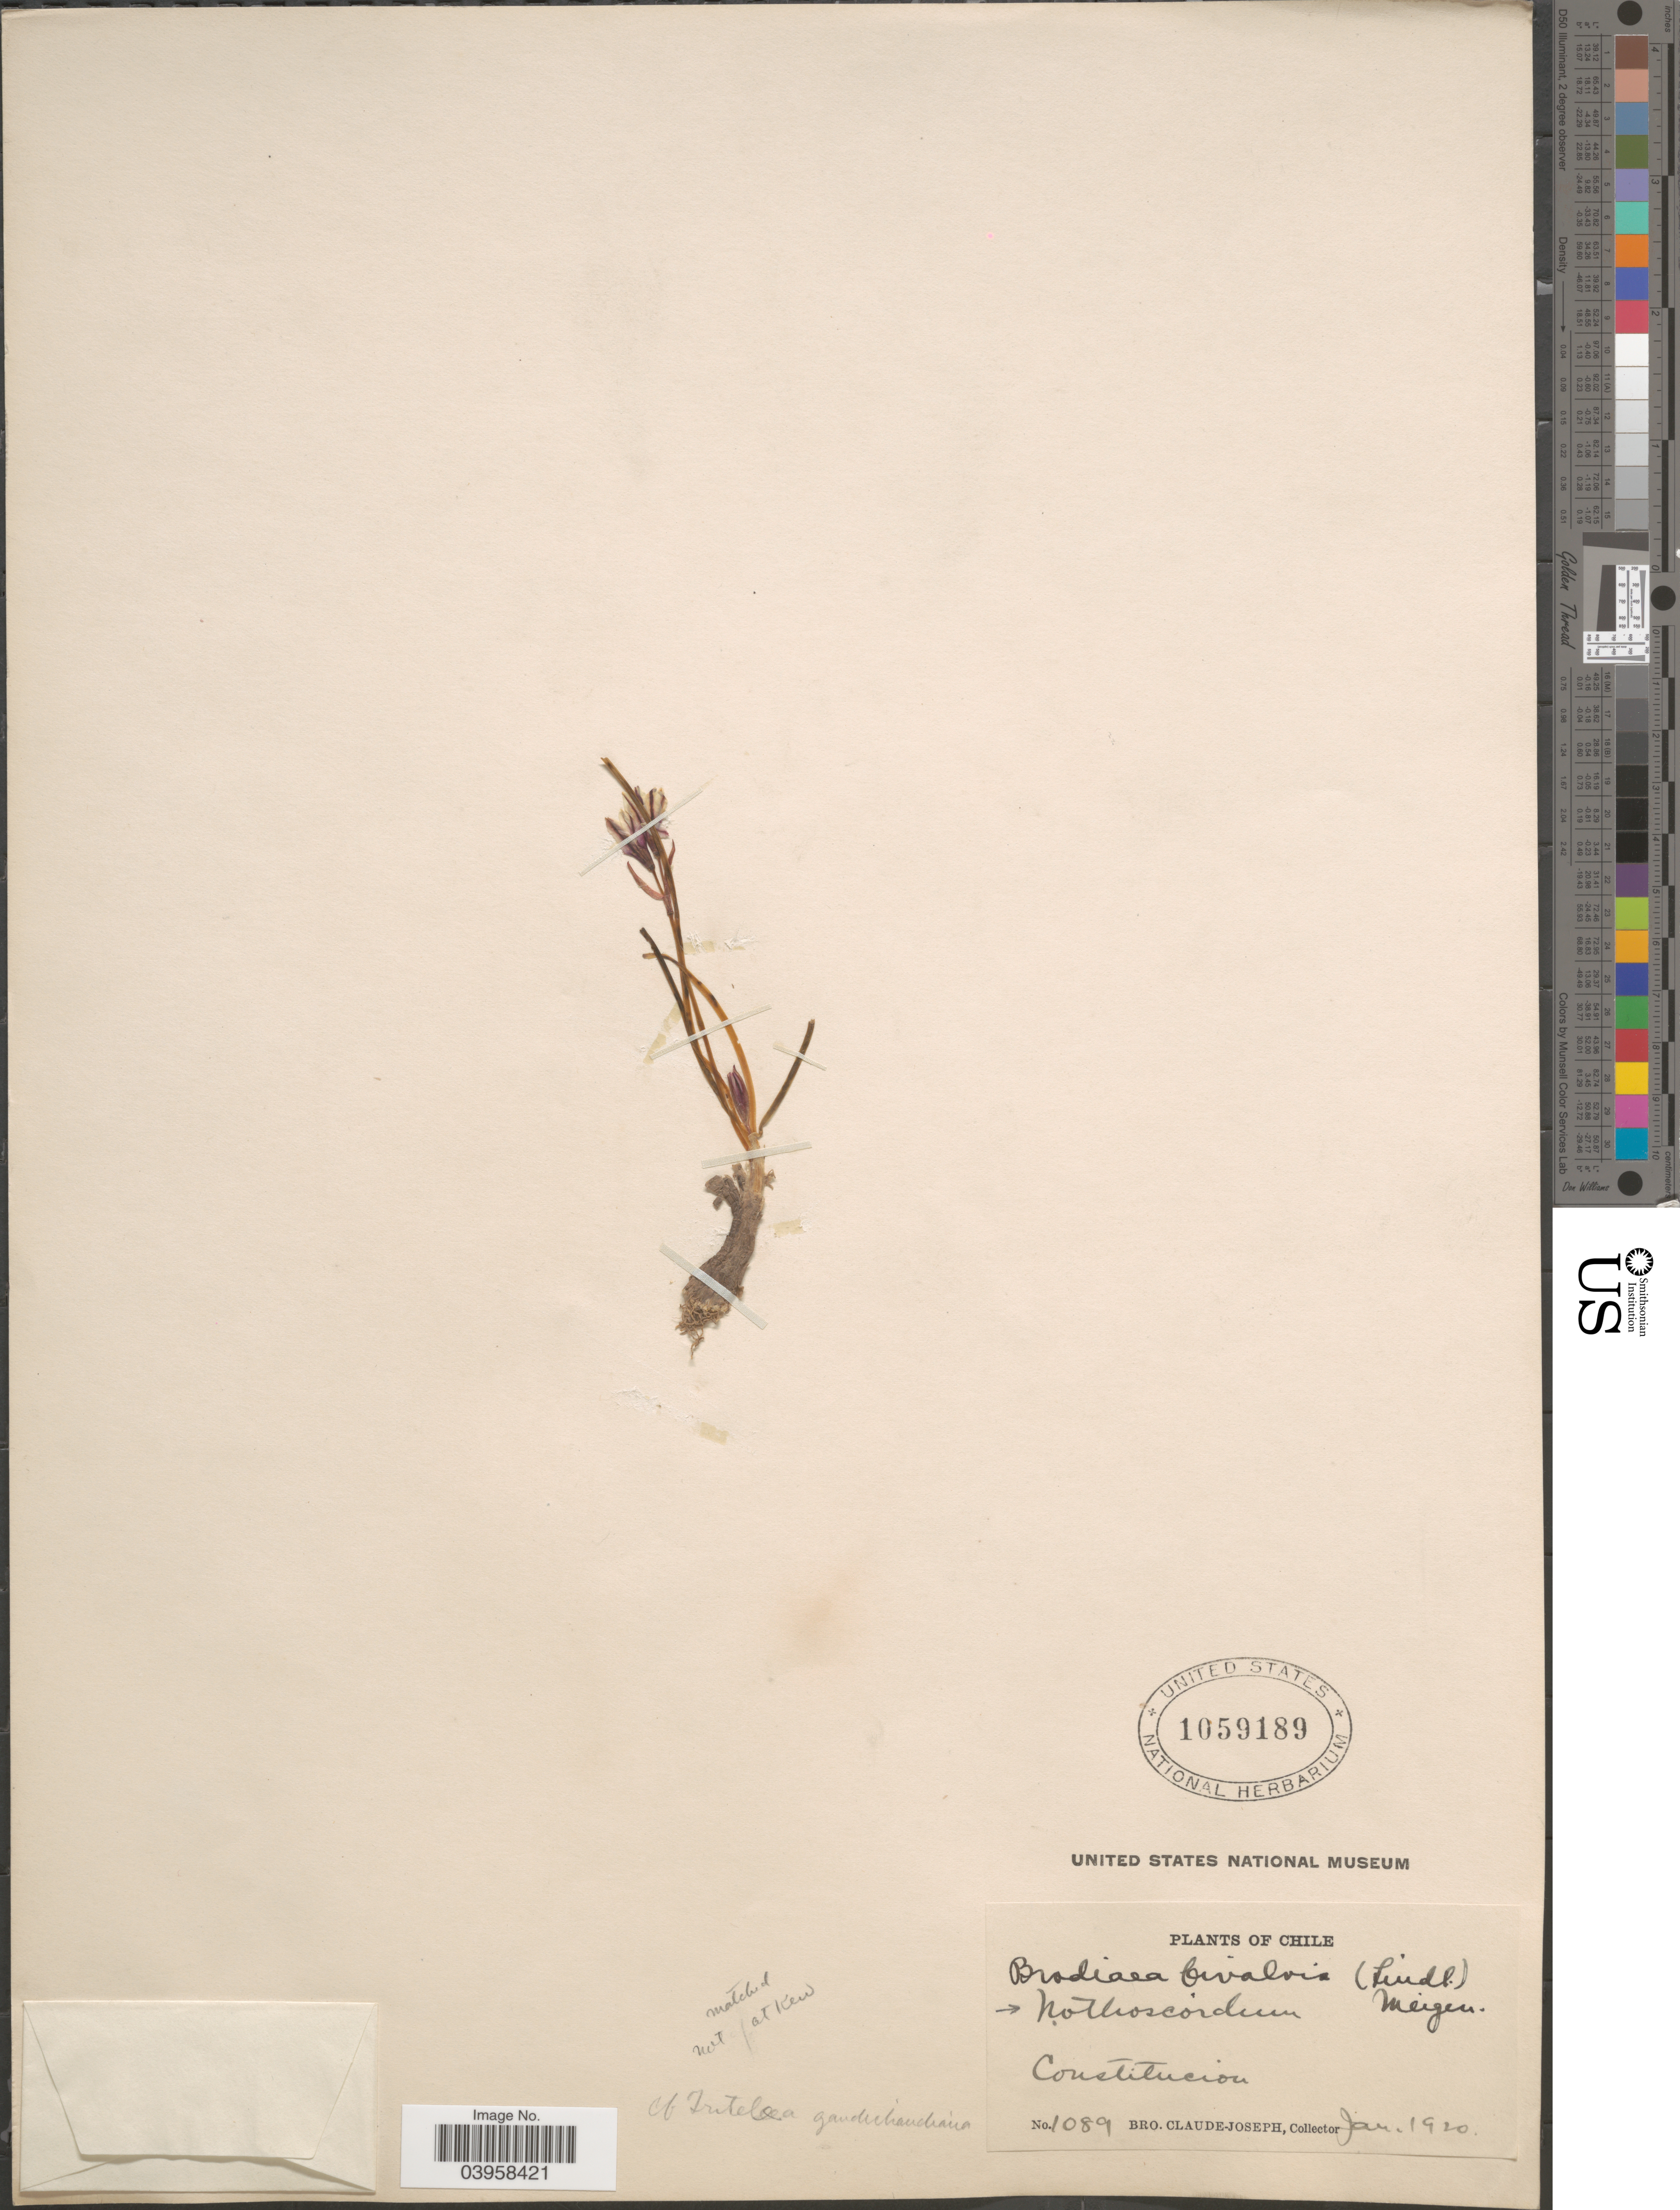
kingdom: Plantae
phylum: Tracheophyta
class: Liliopsida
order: Asparagales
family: Amaryllidaceae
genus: Nothoscordum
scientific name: Nothoscordum bivalve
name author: (L.) Britton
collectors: Bro. Claude-Joseph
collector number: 1089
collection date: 1920-01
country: Chile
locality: Constitucion.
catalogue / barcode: US 1059189